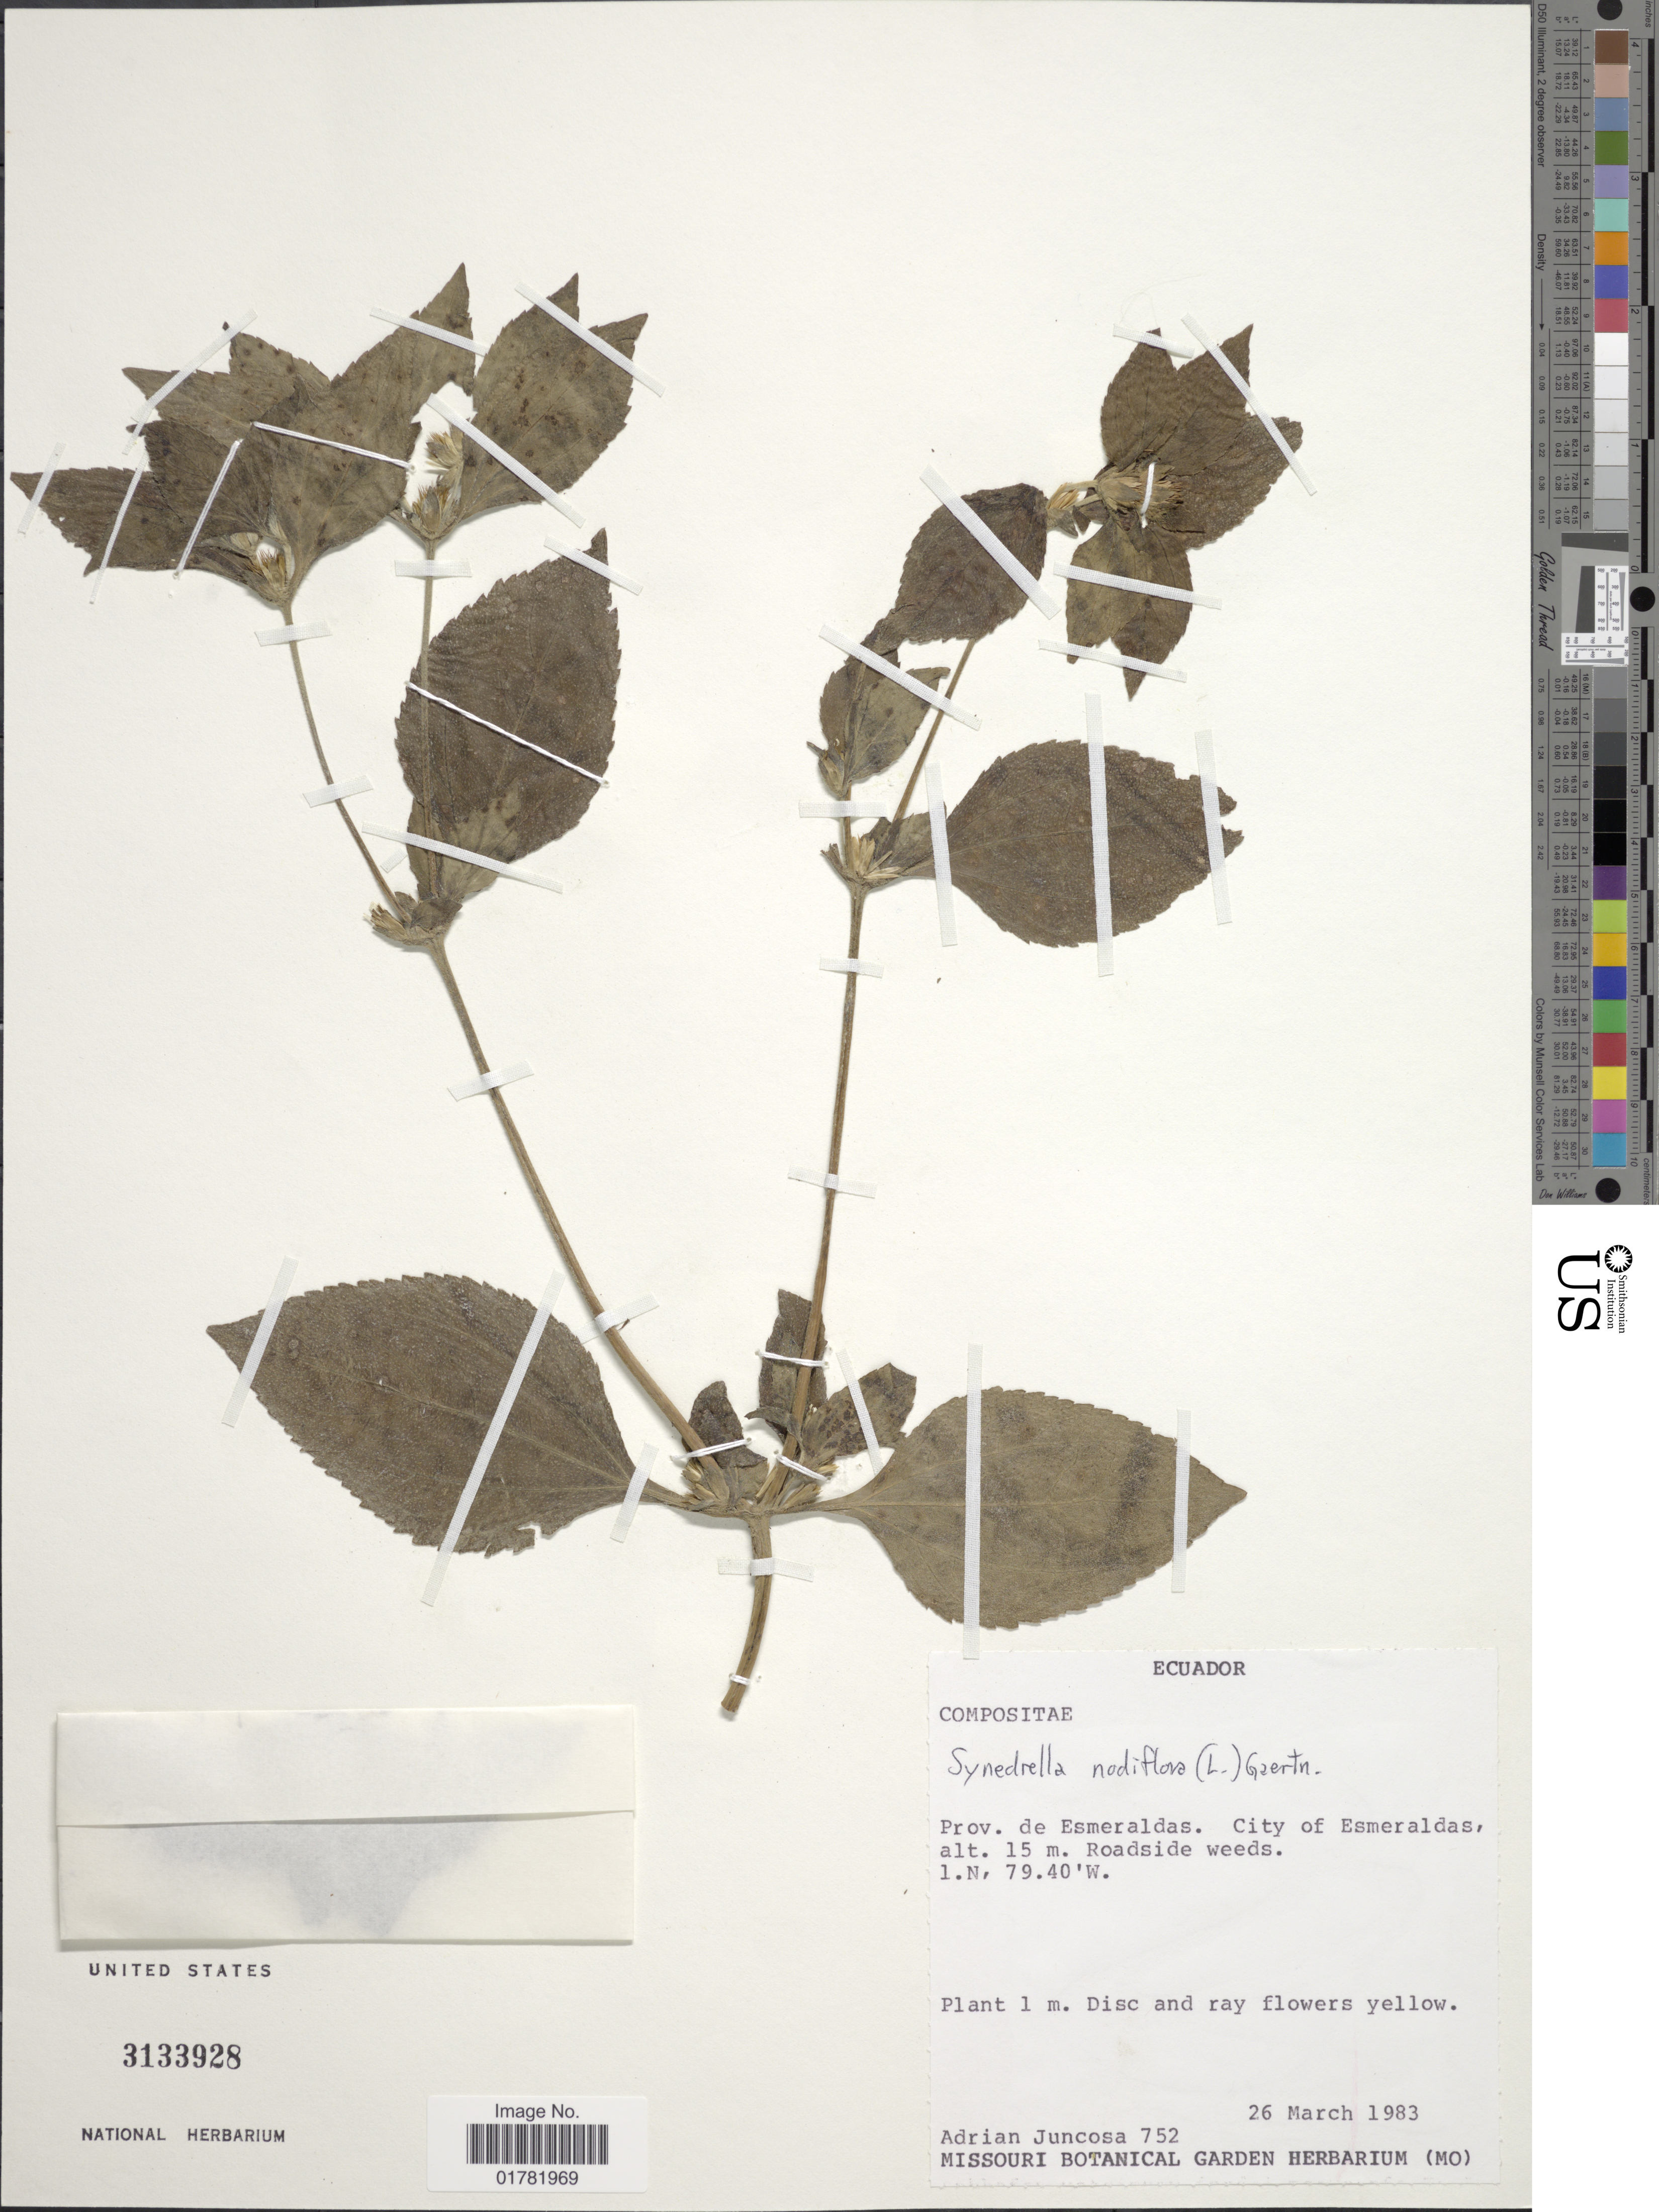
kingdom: Plantae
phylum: Tracheophyta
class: Magnoliopsida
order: Asterales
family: Asteraceae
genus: Synedrella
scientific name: Synedrella nodiflora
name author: (L.) Gaertn.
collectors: A. Juncosa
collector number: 752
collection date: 1983-03-26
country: Ecuador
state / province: Esmeraldas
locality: City of Esmeraldas, Roadside weeds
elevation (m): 15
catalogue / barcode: US 3133928